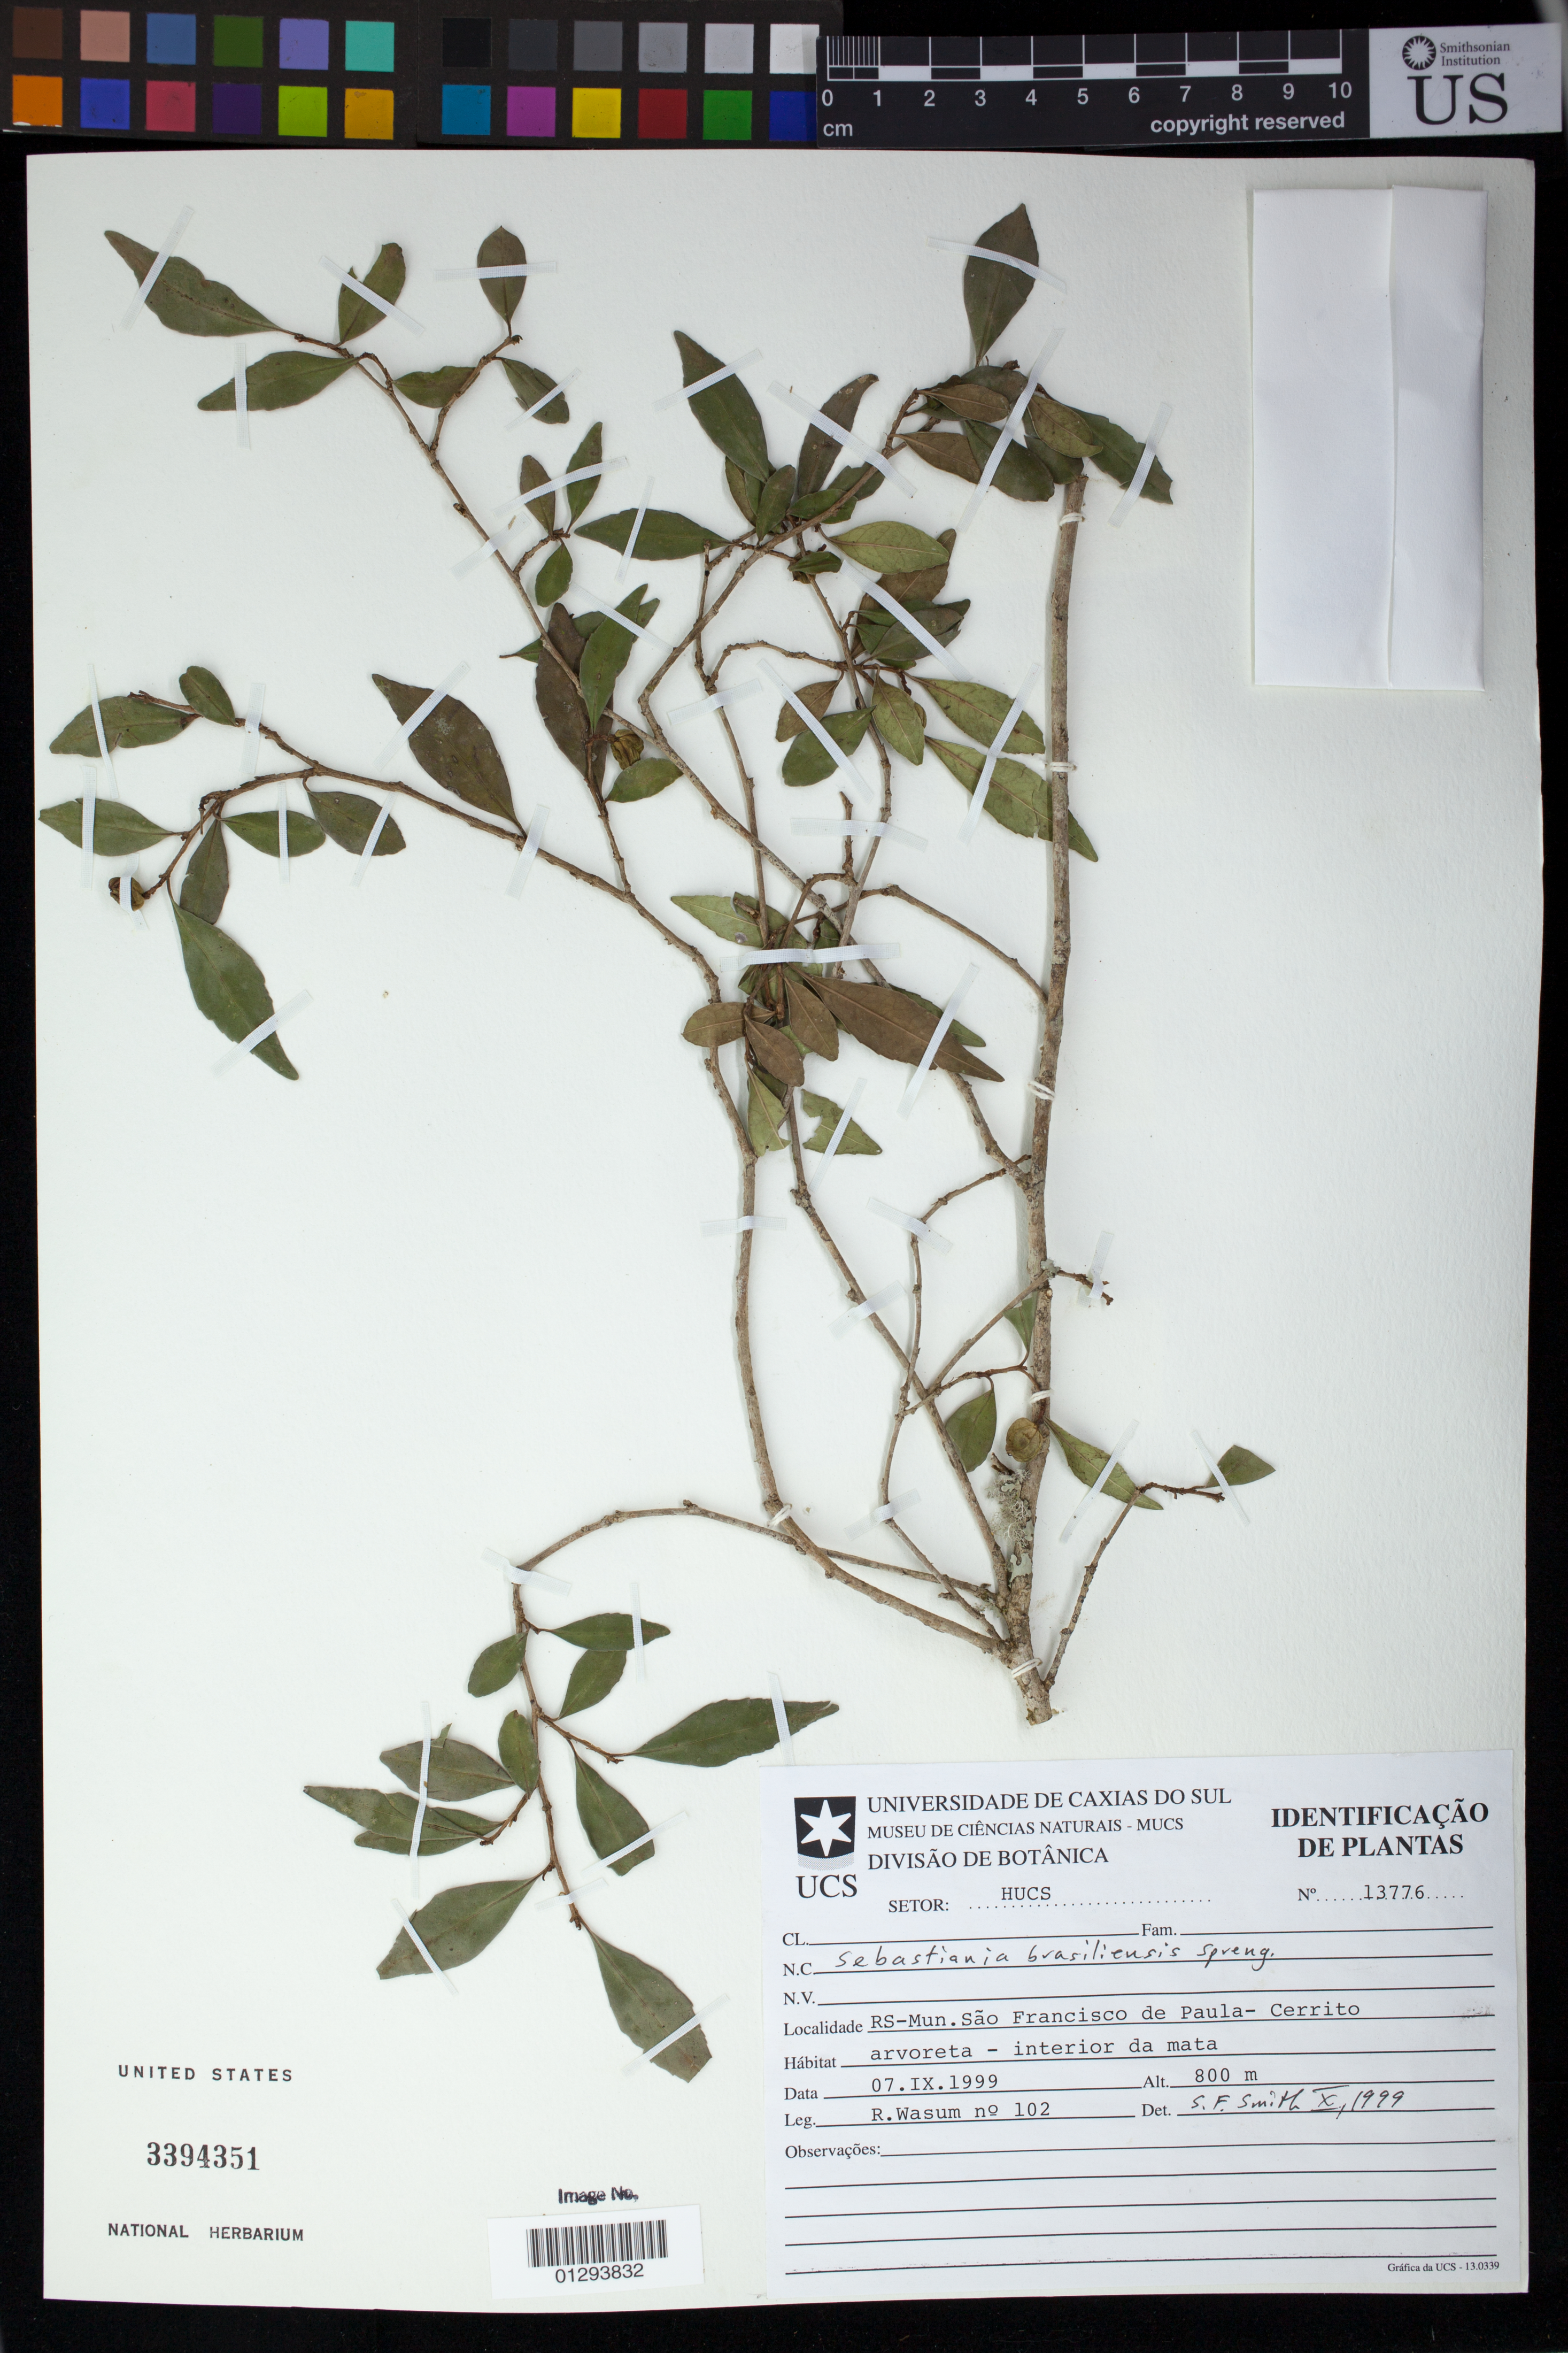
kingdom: Plantae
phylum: Tracheophyta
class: Magnoliopsida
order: Malpighiales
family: Euphorbiaceae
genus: Sebastiania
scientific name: Sebastiania brasiliensis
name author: Spreng.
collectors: R. Wasum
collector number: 102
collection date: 1999-09-07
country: Brazil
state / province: Rio Grande do Sul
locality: Mun. Sao Francisco de Paula - Cerrito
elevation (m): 800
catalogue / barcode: US 3394351